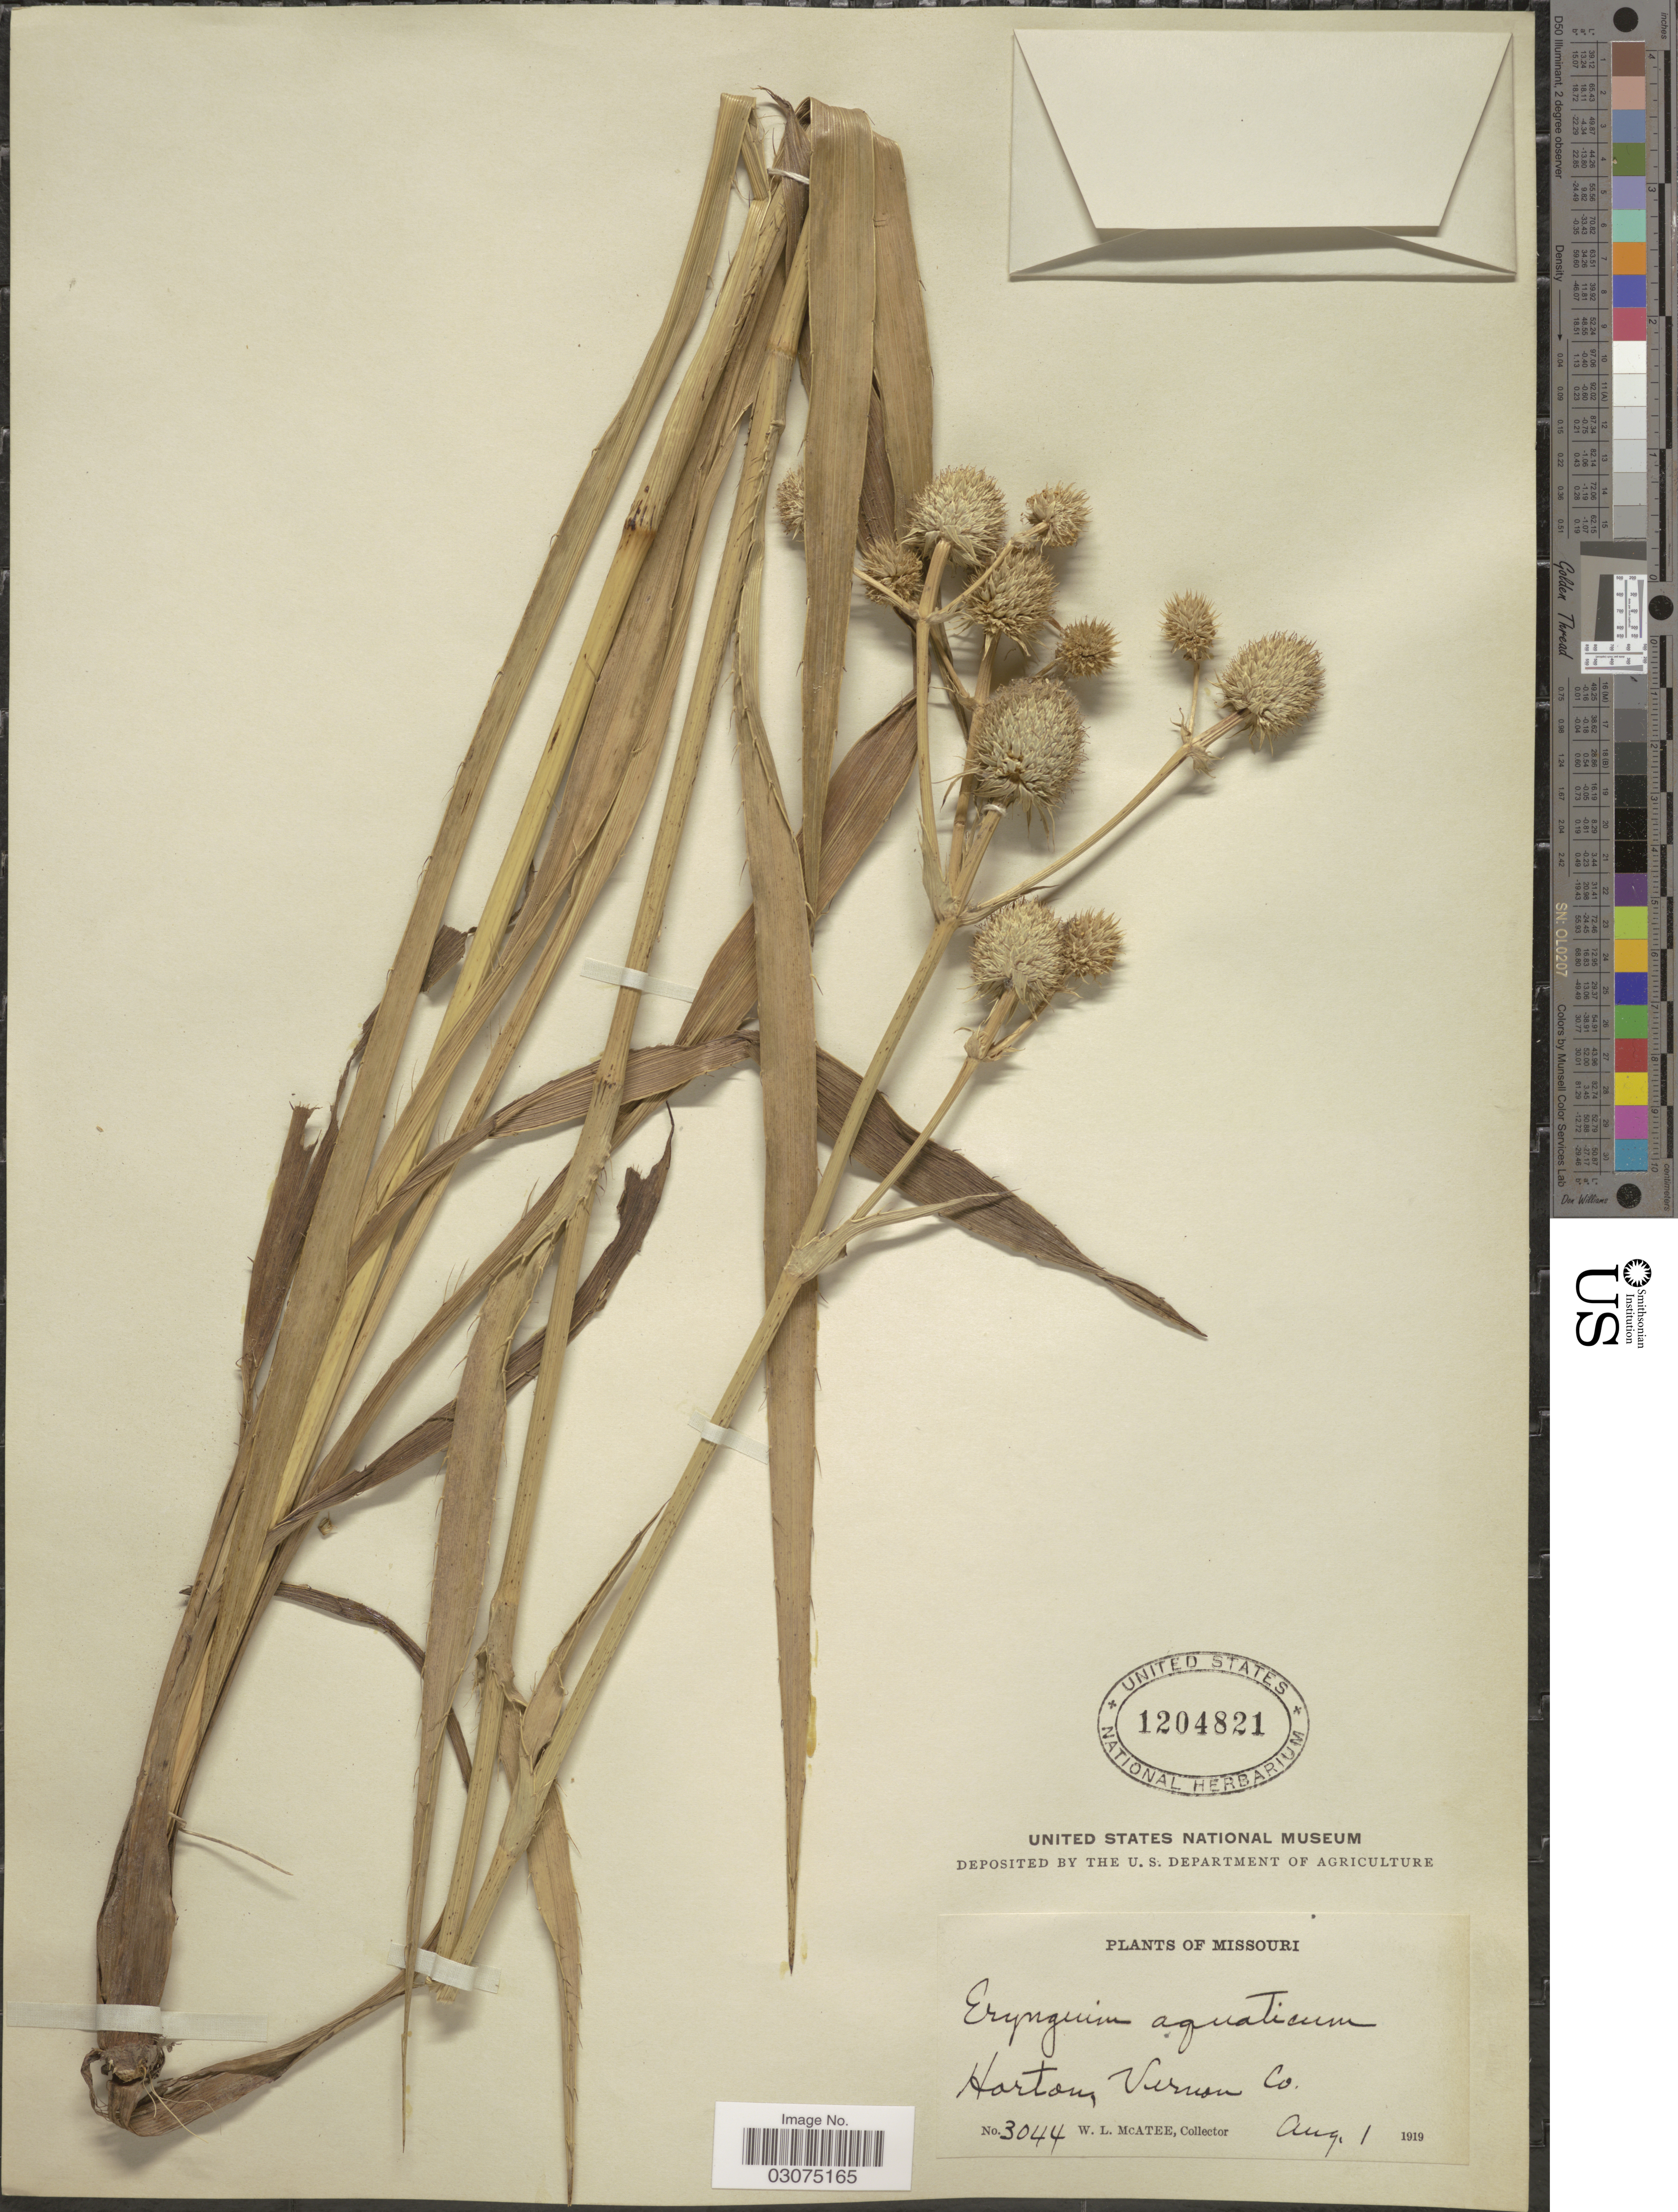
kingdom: Plantae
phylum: Tracheophyta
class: Magnoliopsida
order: Apiales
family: Apiaceae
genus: Eryngium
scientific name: Eryngium yuccifolium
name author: Michx.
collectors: W. McAtee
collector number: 3044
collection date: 1919-08-01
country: United States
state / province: Missouri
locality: Harton, Vernon Co.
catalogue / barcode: US 1204821